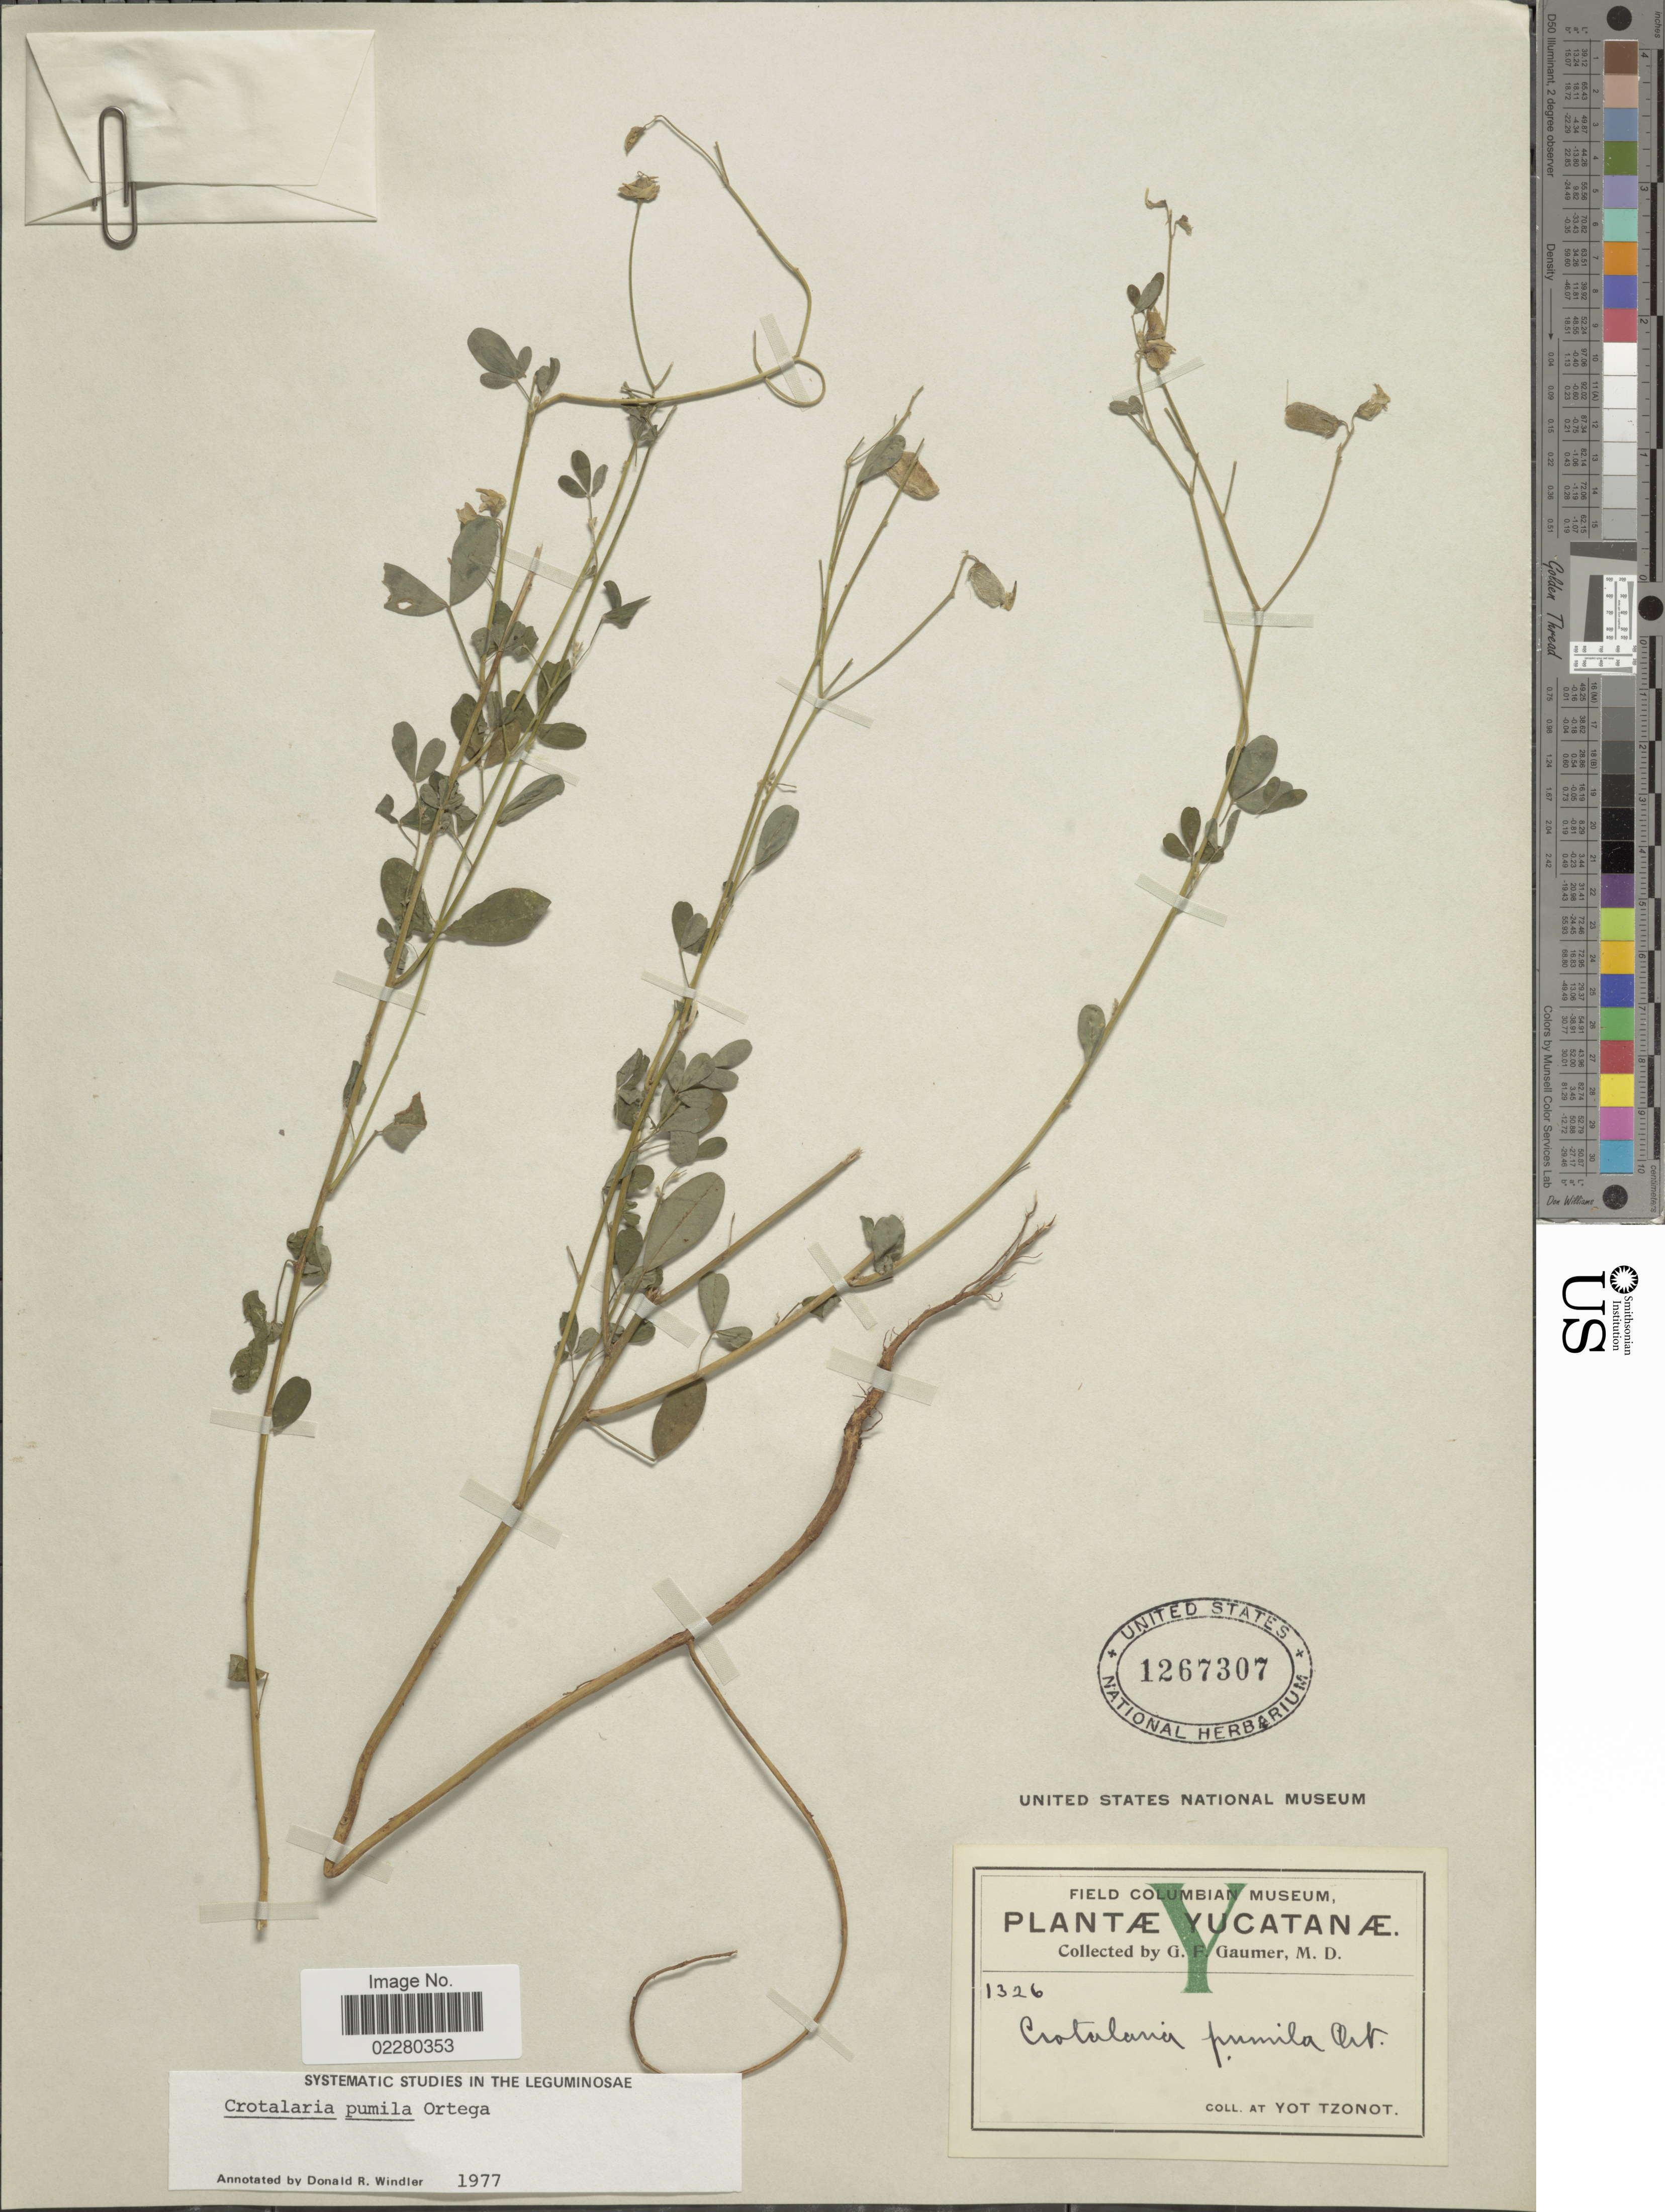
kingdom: Plantae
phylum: Tracheophyta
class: Magnoliopsida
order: Fabales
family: Fabaceae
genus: Crotalaria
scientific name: Crotalaria pumila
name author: Ortega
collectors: G. F. Gaumer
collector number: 1326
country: Mexico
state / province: Yucatán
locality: Yucatanæ. Yot Tzonot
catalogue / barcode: US 1267307